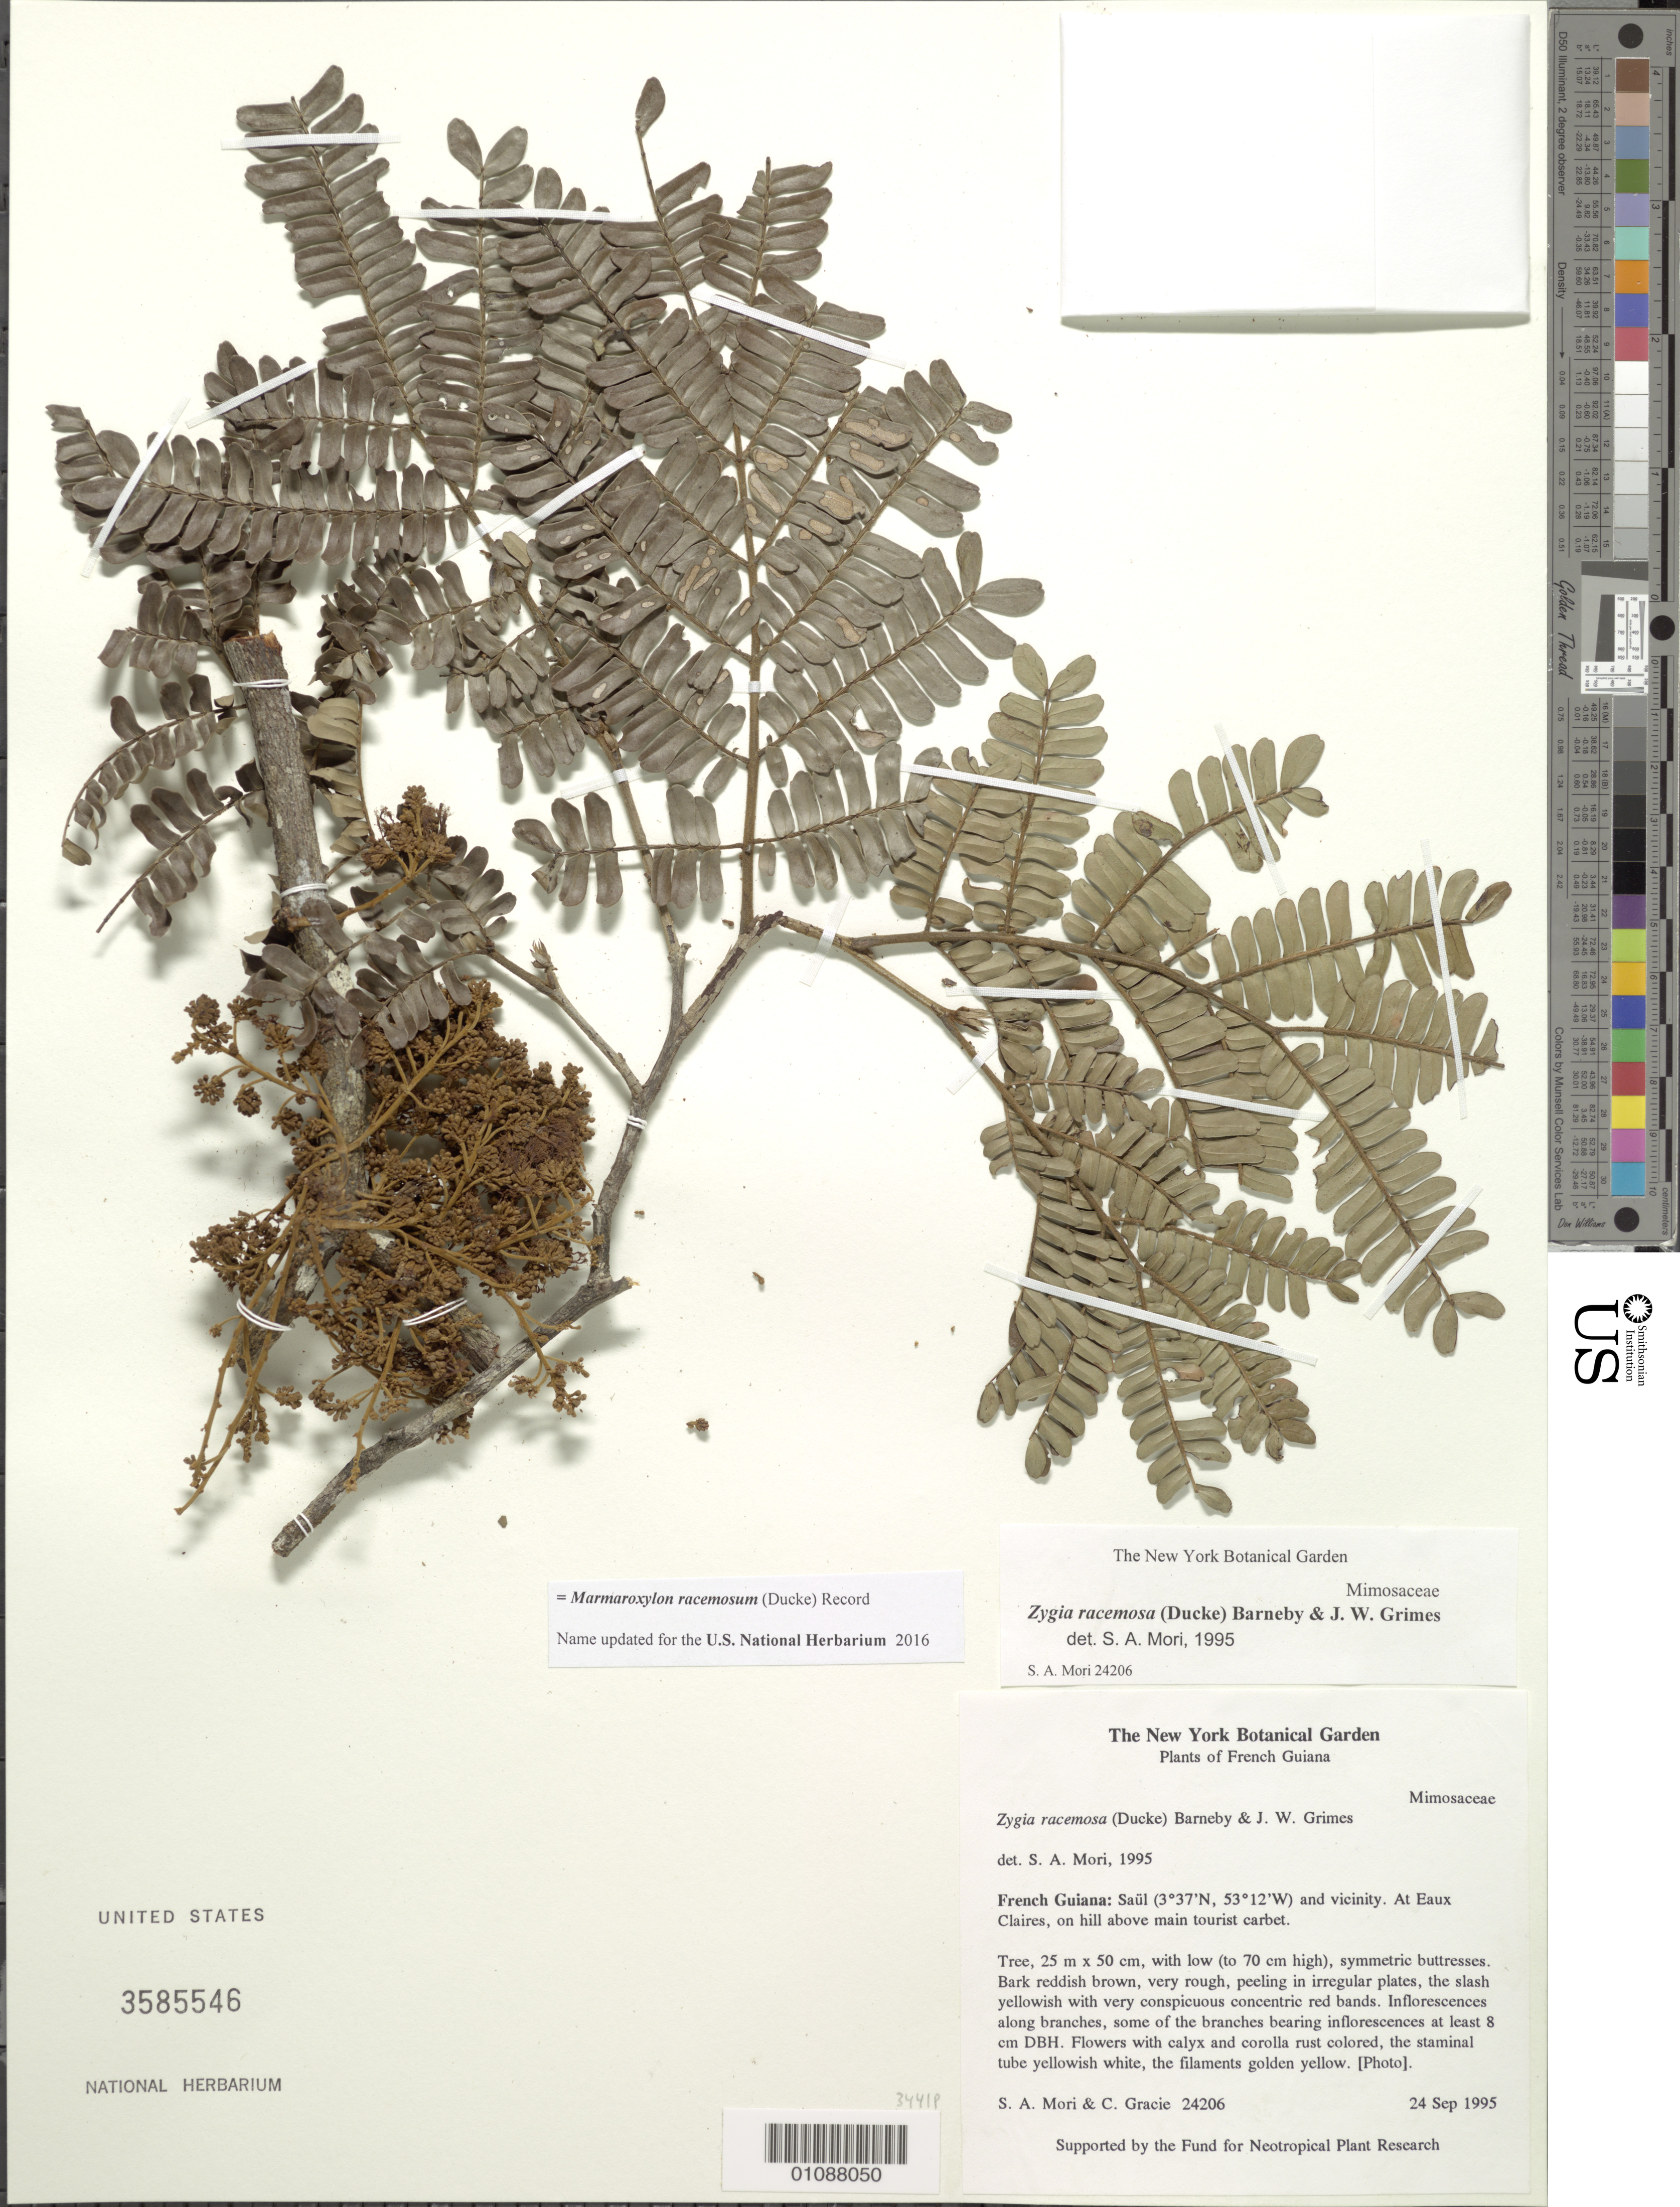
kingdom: Plantae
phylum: Tracheophyta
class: Magnoliopsida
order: Fabales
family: Fabaceae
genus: Zygia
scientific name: Zygia racemosa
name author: (Ducke) Barneby & J.W. Grimes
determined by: Mori, Scott A.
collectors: S. Mori & C. A. Gracie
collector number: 24206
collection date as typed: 24-Sep-95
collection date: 1995-09-24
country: French Guiana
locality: Saül, Eaux Claires, on hill above main tourist carbet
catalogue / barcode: US 3585546